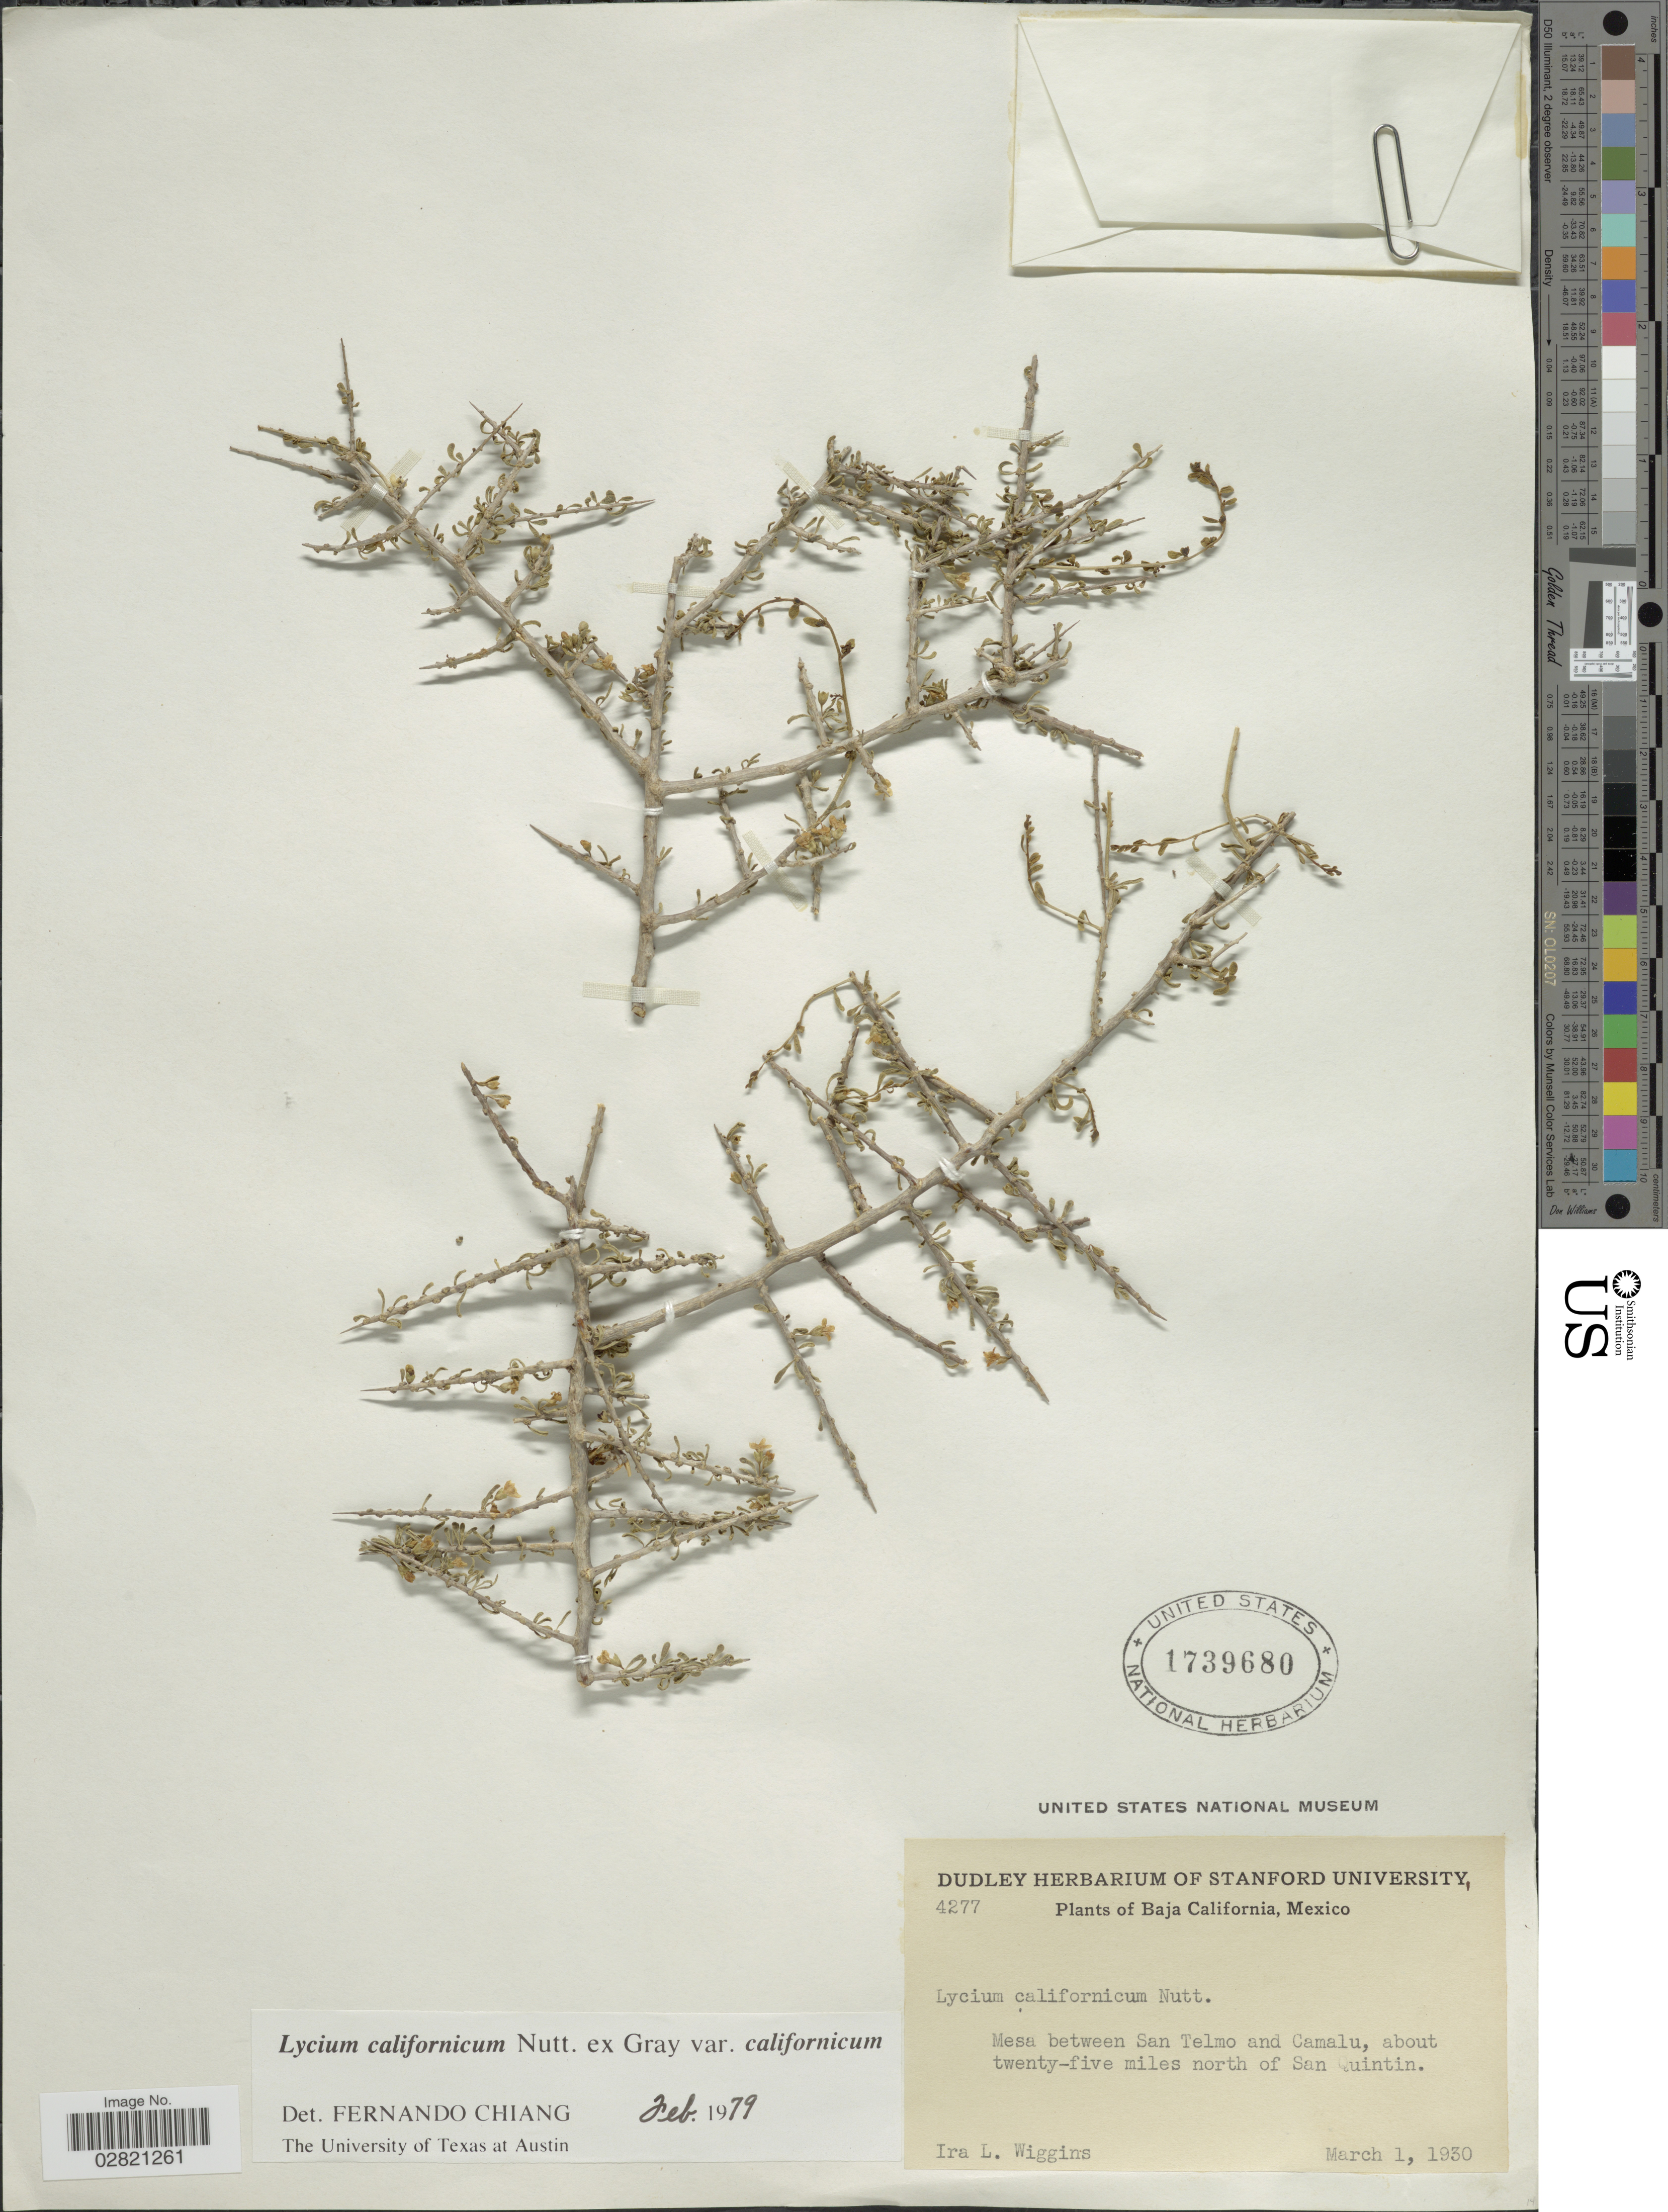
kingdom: Plantae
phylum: Tracheophyta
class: Magnoliopsida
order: Solanales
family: Solanaceae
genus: Lycium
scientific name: Lycium californicum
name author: Nutt. ex A. Gray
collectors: I. L. Wiggins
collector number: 4277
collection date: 1930-03-01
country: Mexico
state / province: Baja California Norte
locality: Mesa between San Telmo and Camalu, about twenty-five miles north of San Quintin.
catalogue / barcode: US 1739680